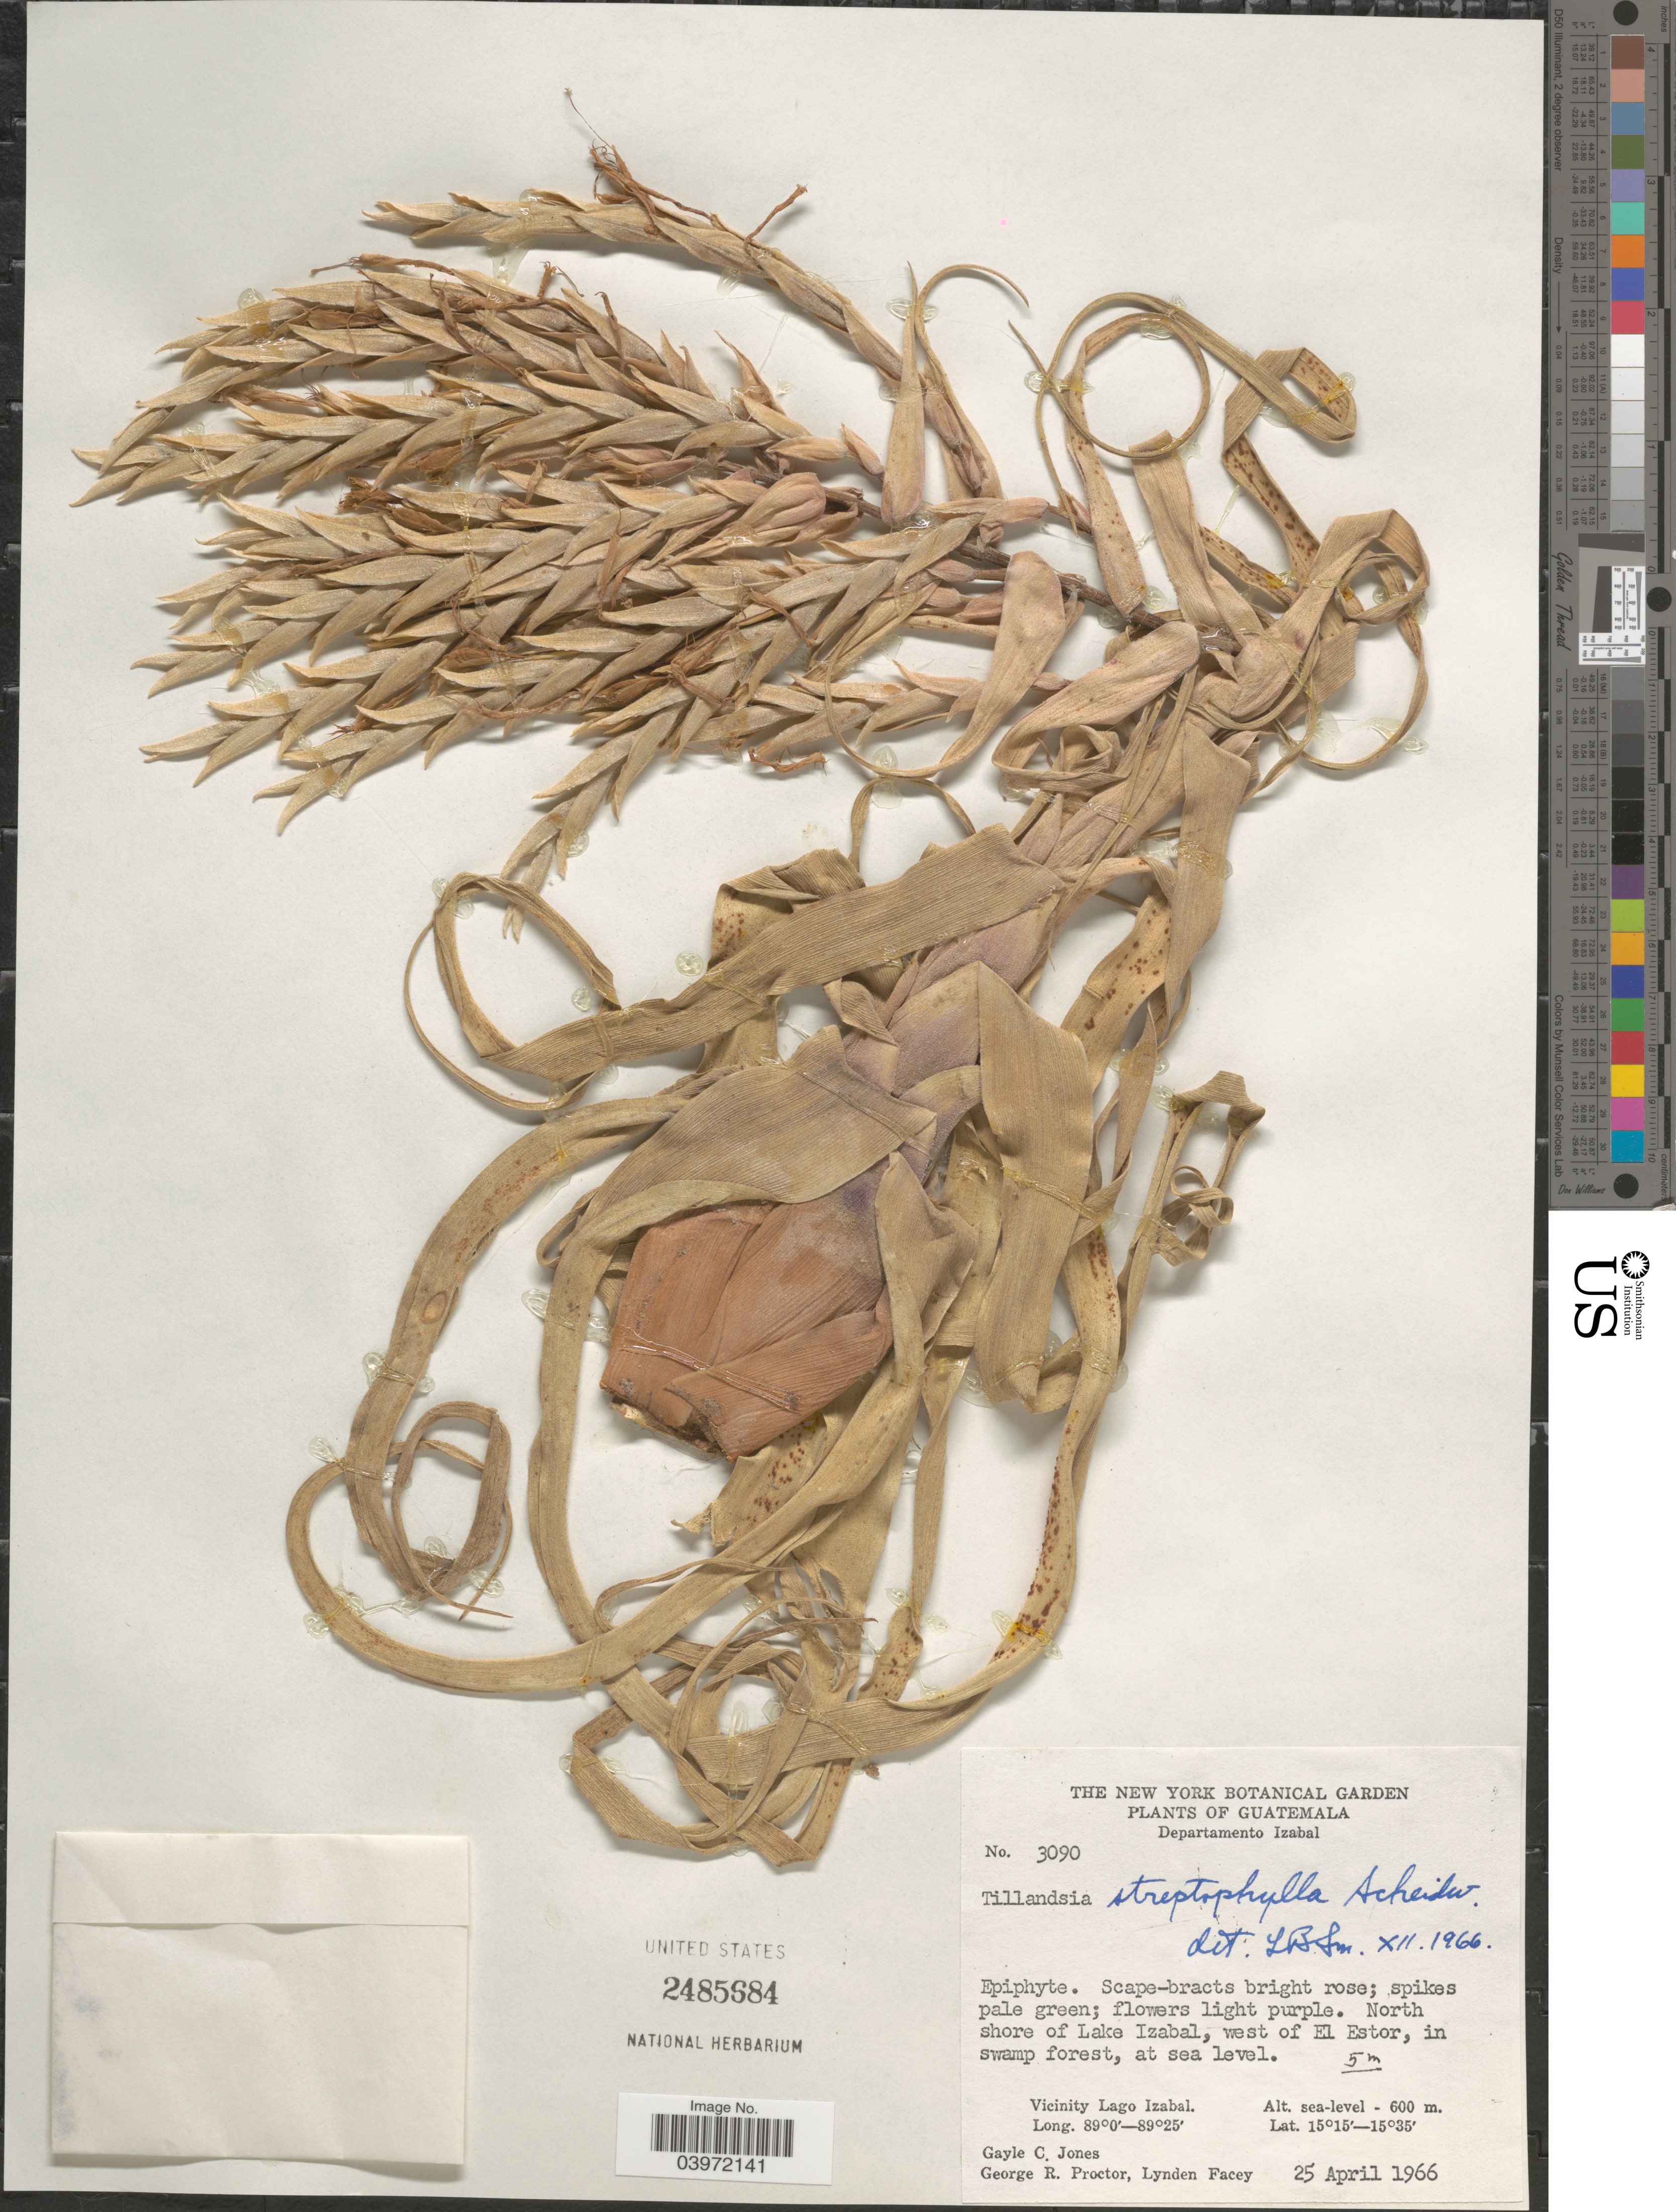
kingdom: Plantae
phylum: Tracheophyta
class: Liliopsida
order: Poales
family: Bromeliaceae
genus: Tillandsia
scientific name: Tillandsia streptophylla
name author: Scheidw. ex C. Morren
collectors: G. C. Jones, G. R. Proctor & L. Facey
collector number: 3090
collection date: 1966-04-25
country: Guatemala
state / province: Izabal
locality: Departamento Izabal. North shore of Lake Izabal, west of El Estor, in swamp forest. Vicinity Lago Izabal.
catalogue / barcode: US 2485684